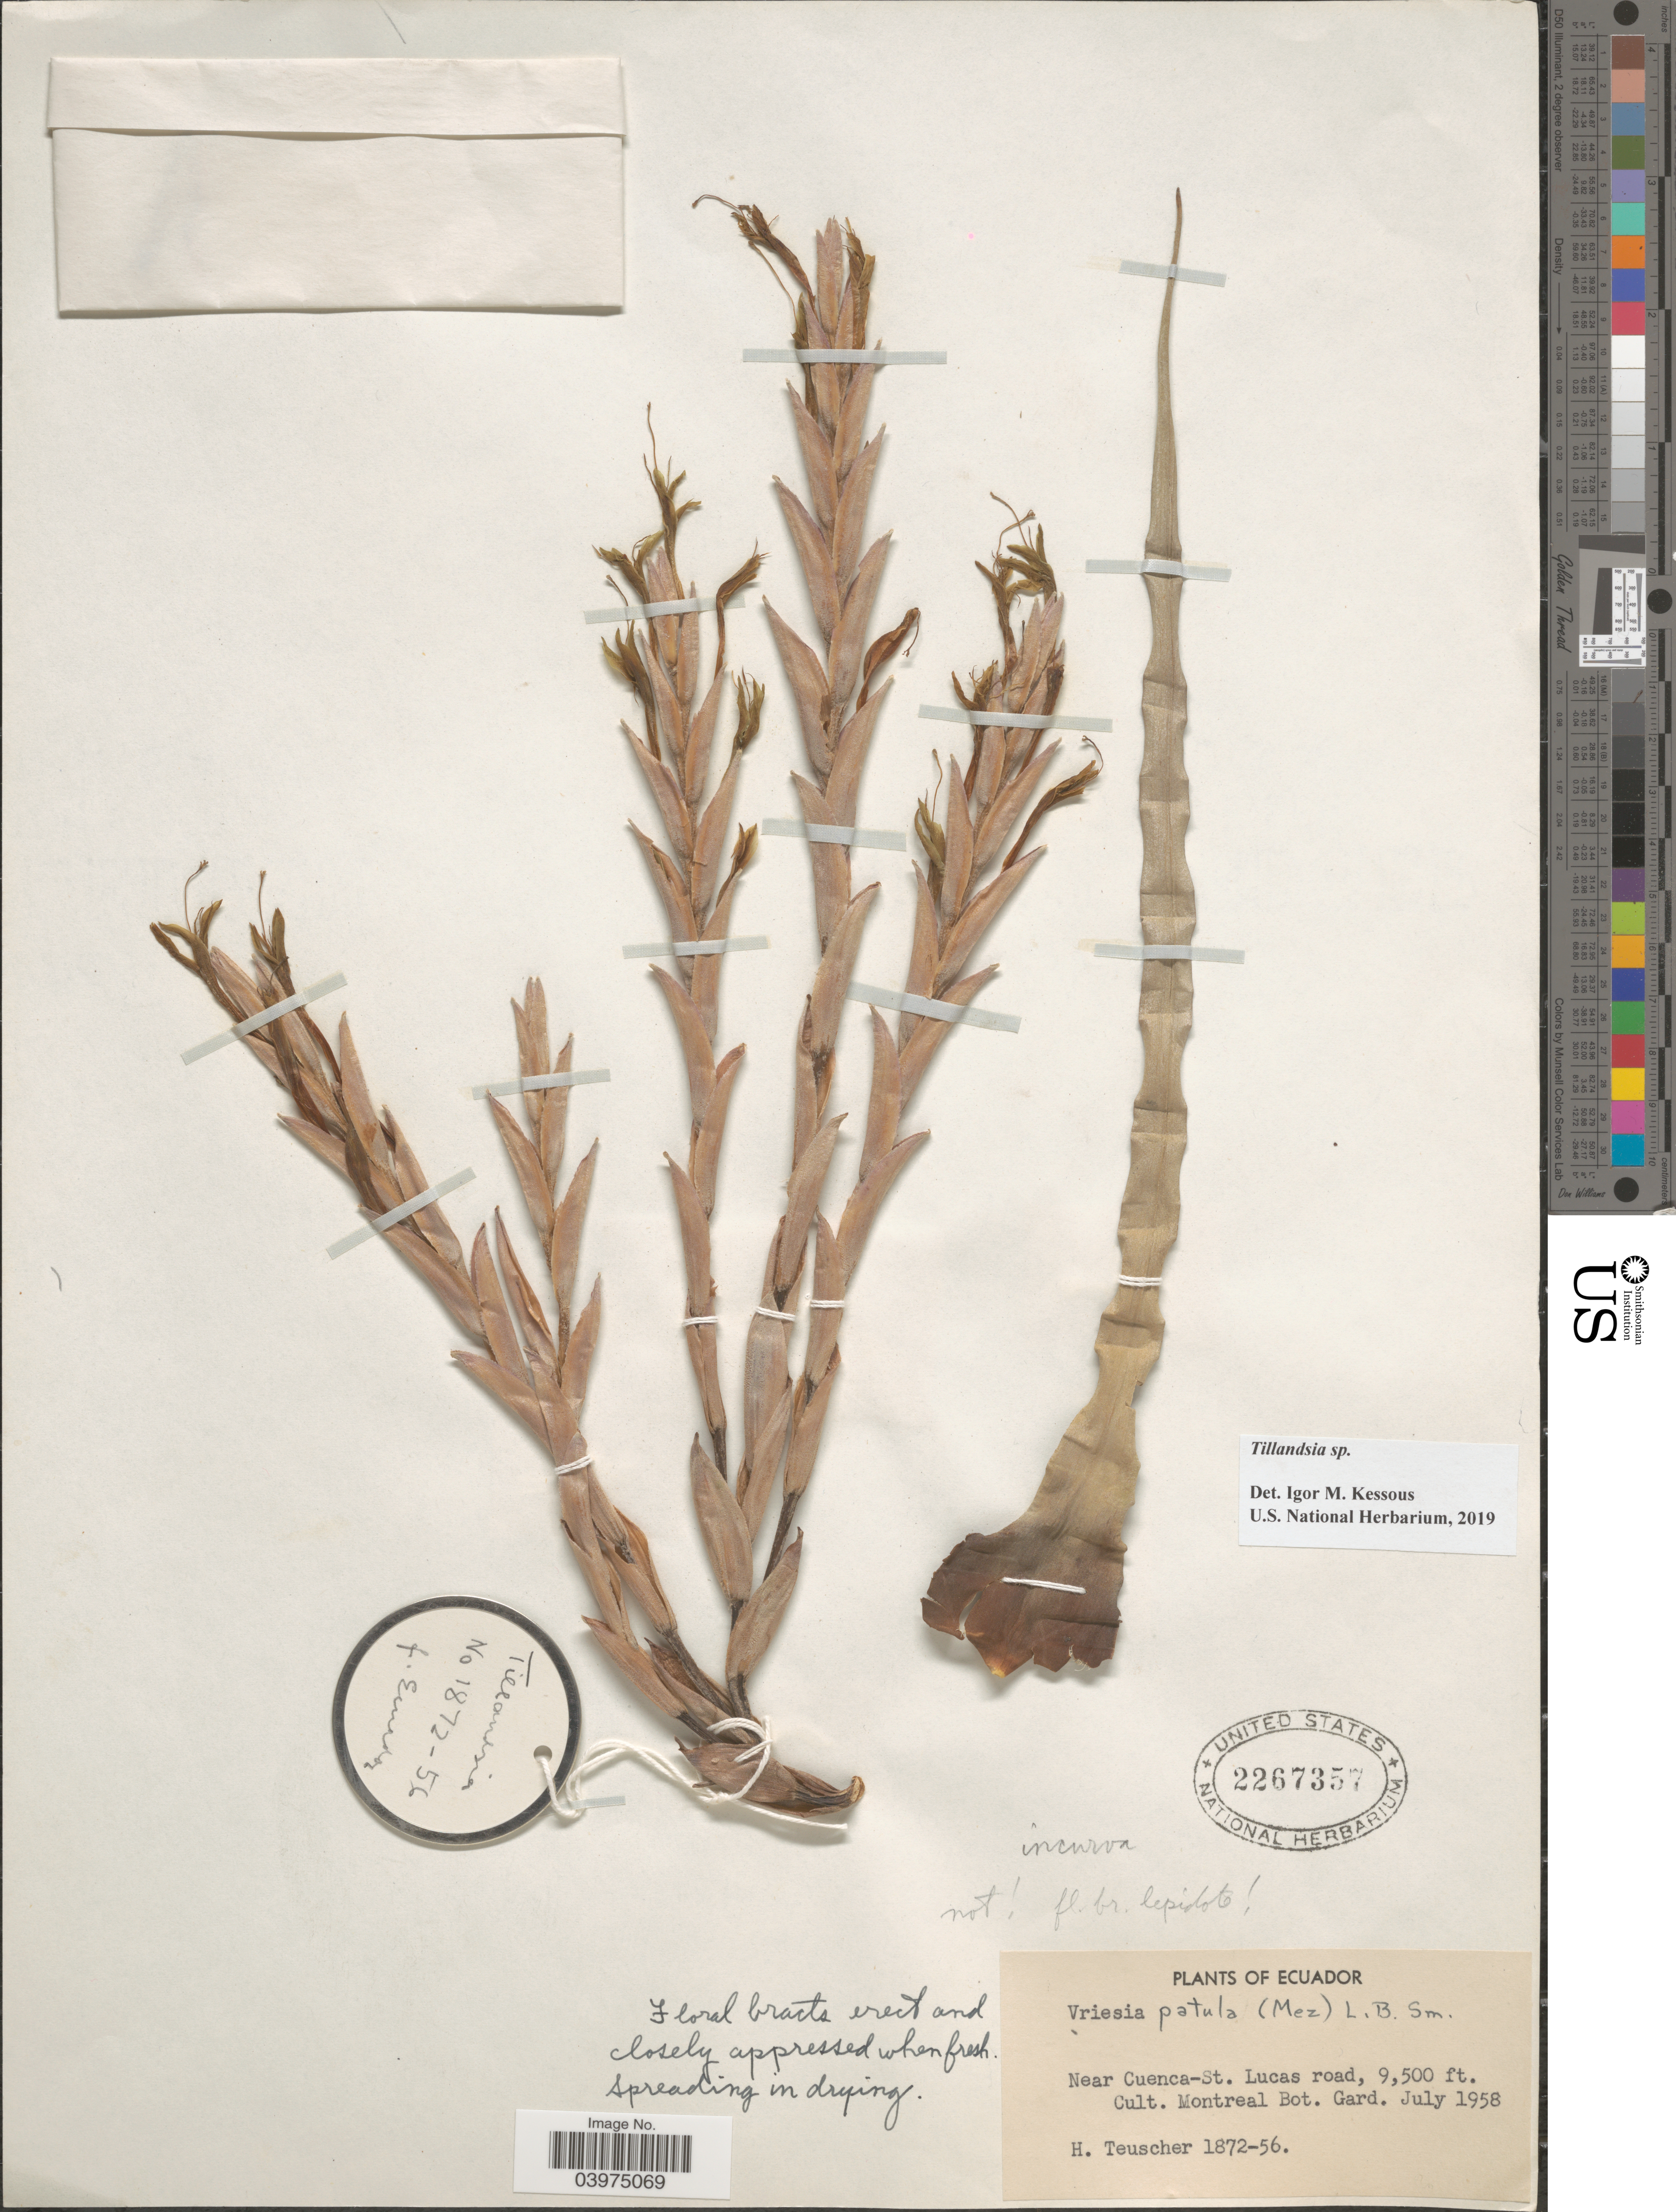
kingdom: Plantae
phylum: Tracheophyta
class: Liliopsida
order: Poales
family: Bromeliaceae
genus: Tillandsia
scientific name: Tillandsia sp.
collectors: H. Teuscher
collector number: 1872-56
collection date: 1958-07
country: Ecuador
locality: Near Cuenca-St. Lucas road. Montreal Bot. Gard.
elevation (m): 2896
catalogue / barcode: US 2267357